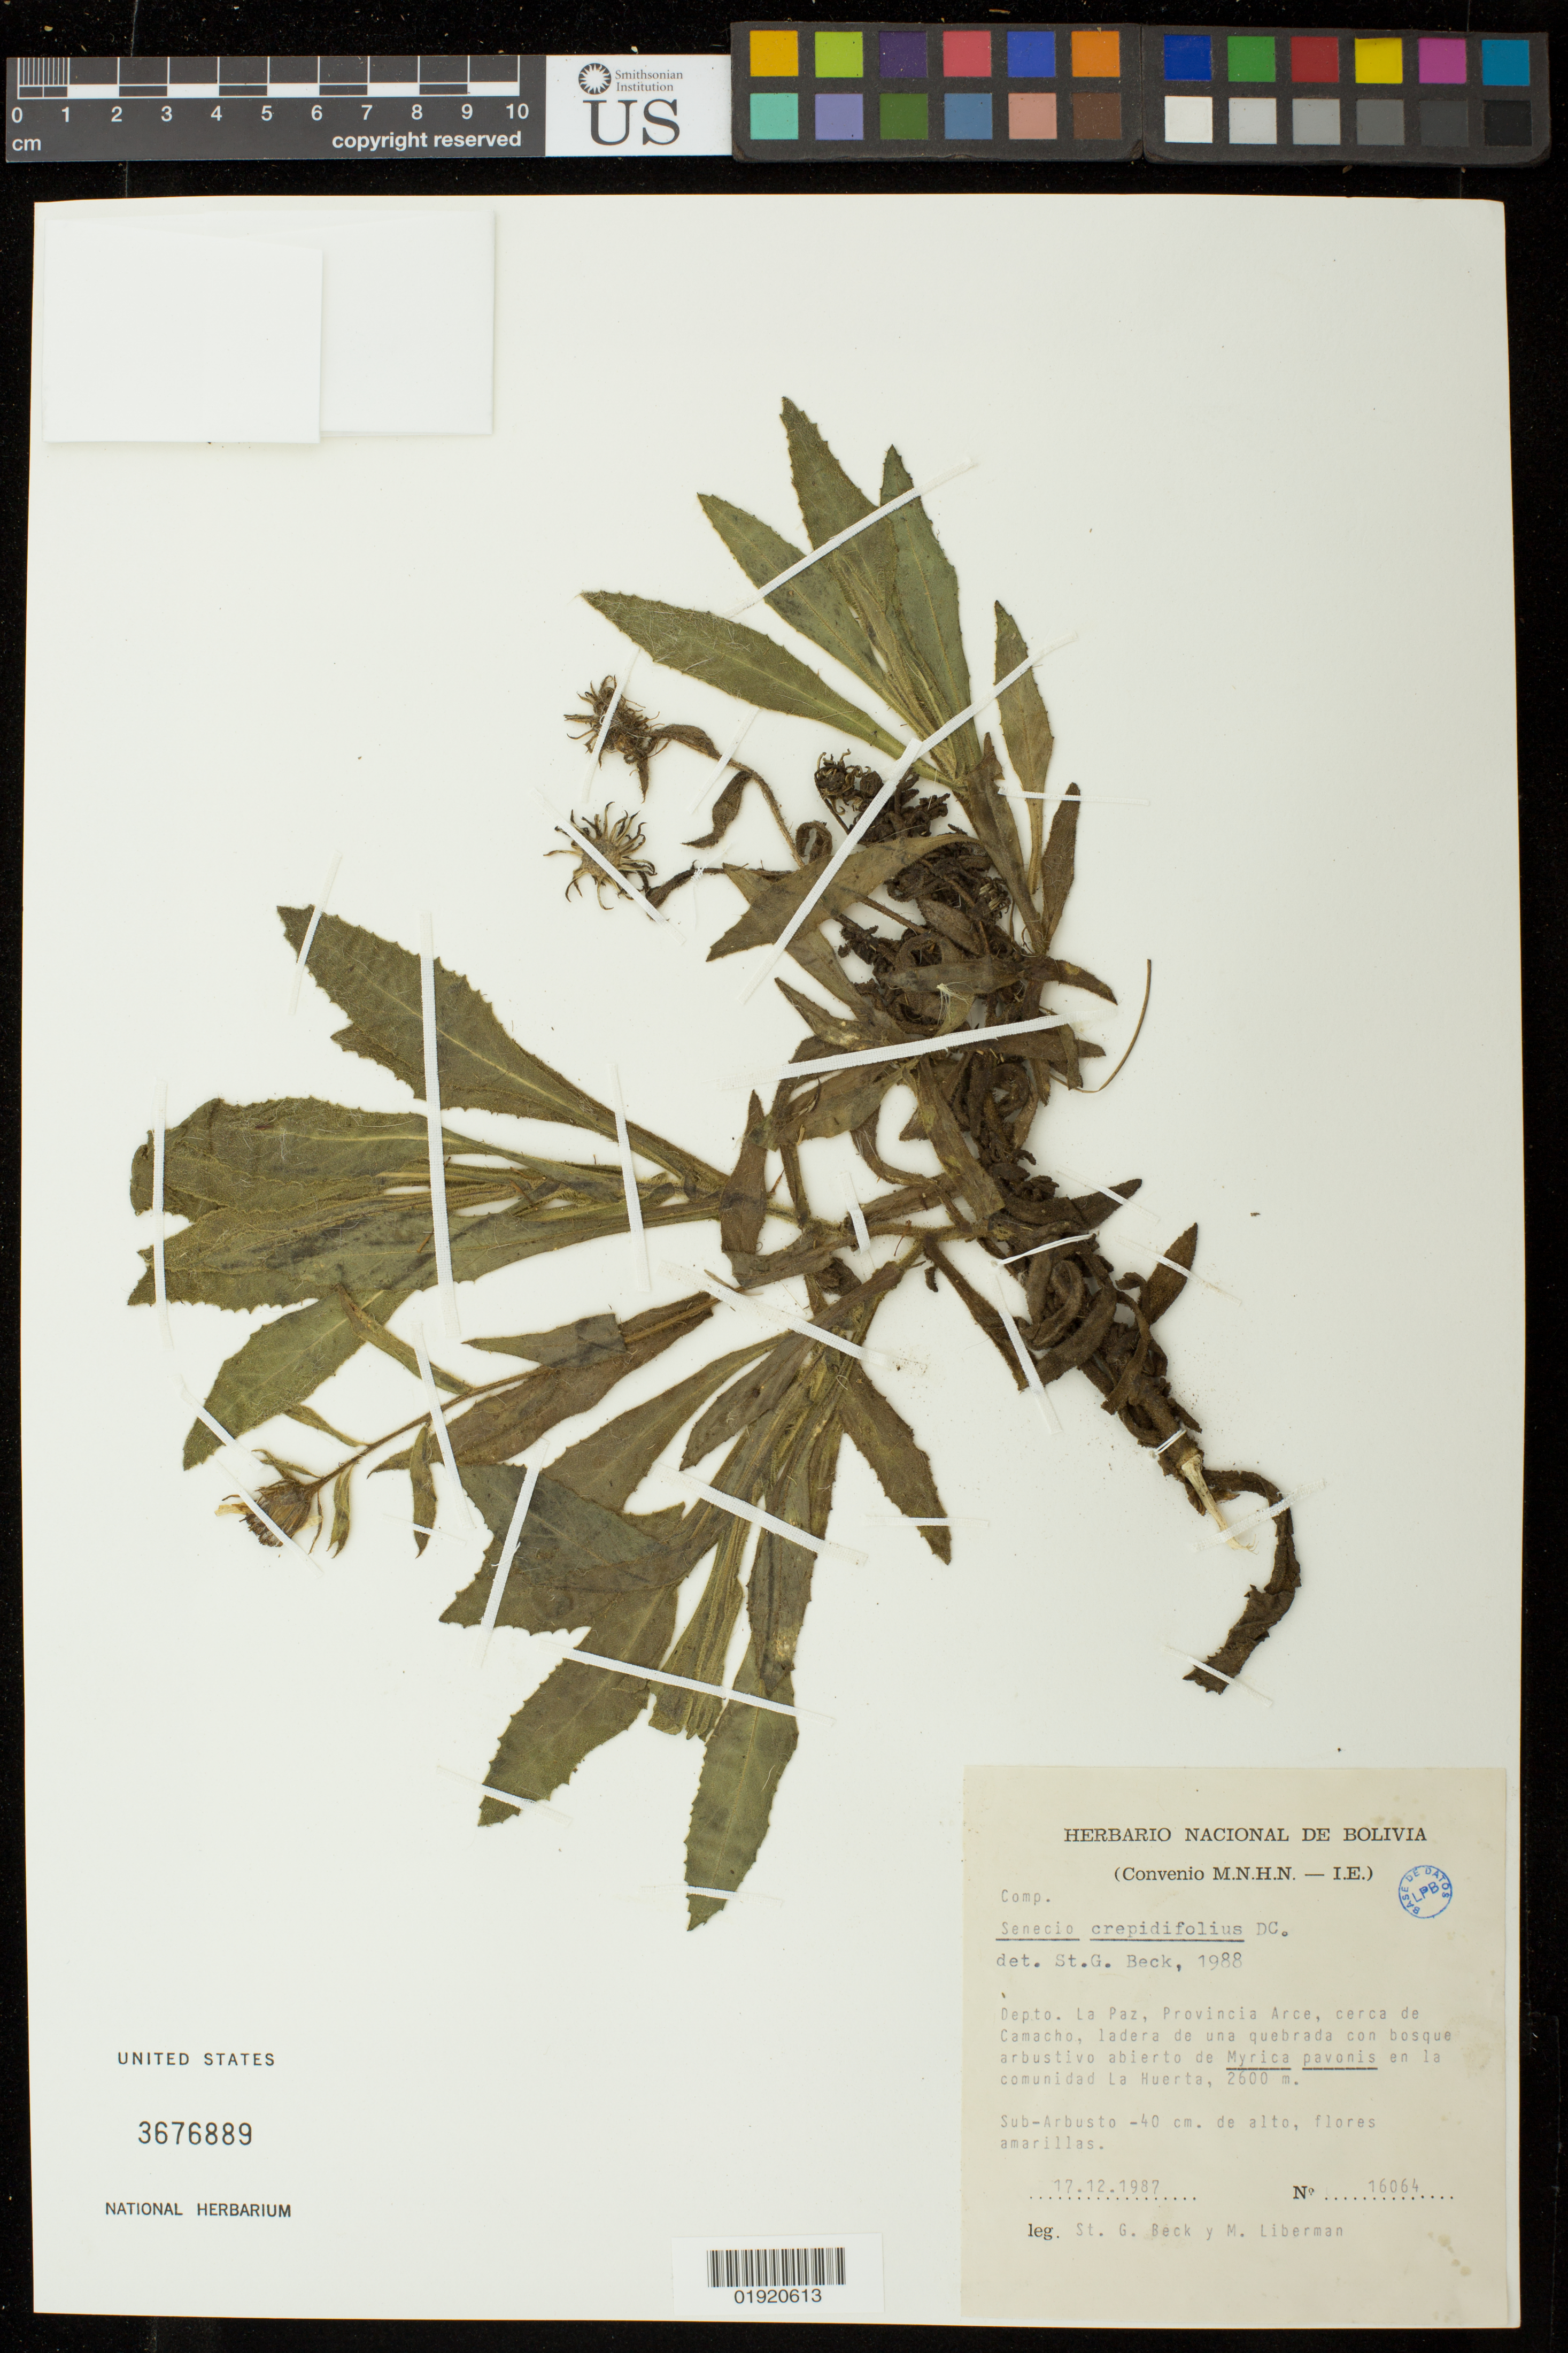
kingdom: Plantae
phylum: Tracheophyta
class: Magnoliopsida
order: Asterales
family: Asteraceae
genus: Senecio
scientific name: Senecio crepidifolius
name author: DC.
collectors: S. Beck & M. Liberman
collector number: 16064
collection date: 1987-12-17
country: Bolivia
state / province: La Paz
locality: Depto. La Paz, Provincia Arce, cerca de Camacho.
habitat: Ladera de una quebrada con bosque arubstivo abierto de Myrica pavonis en la comunidad La Huerta.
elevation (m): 2600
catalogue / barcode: US 3676889